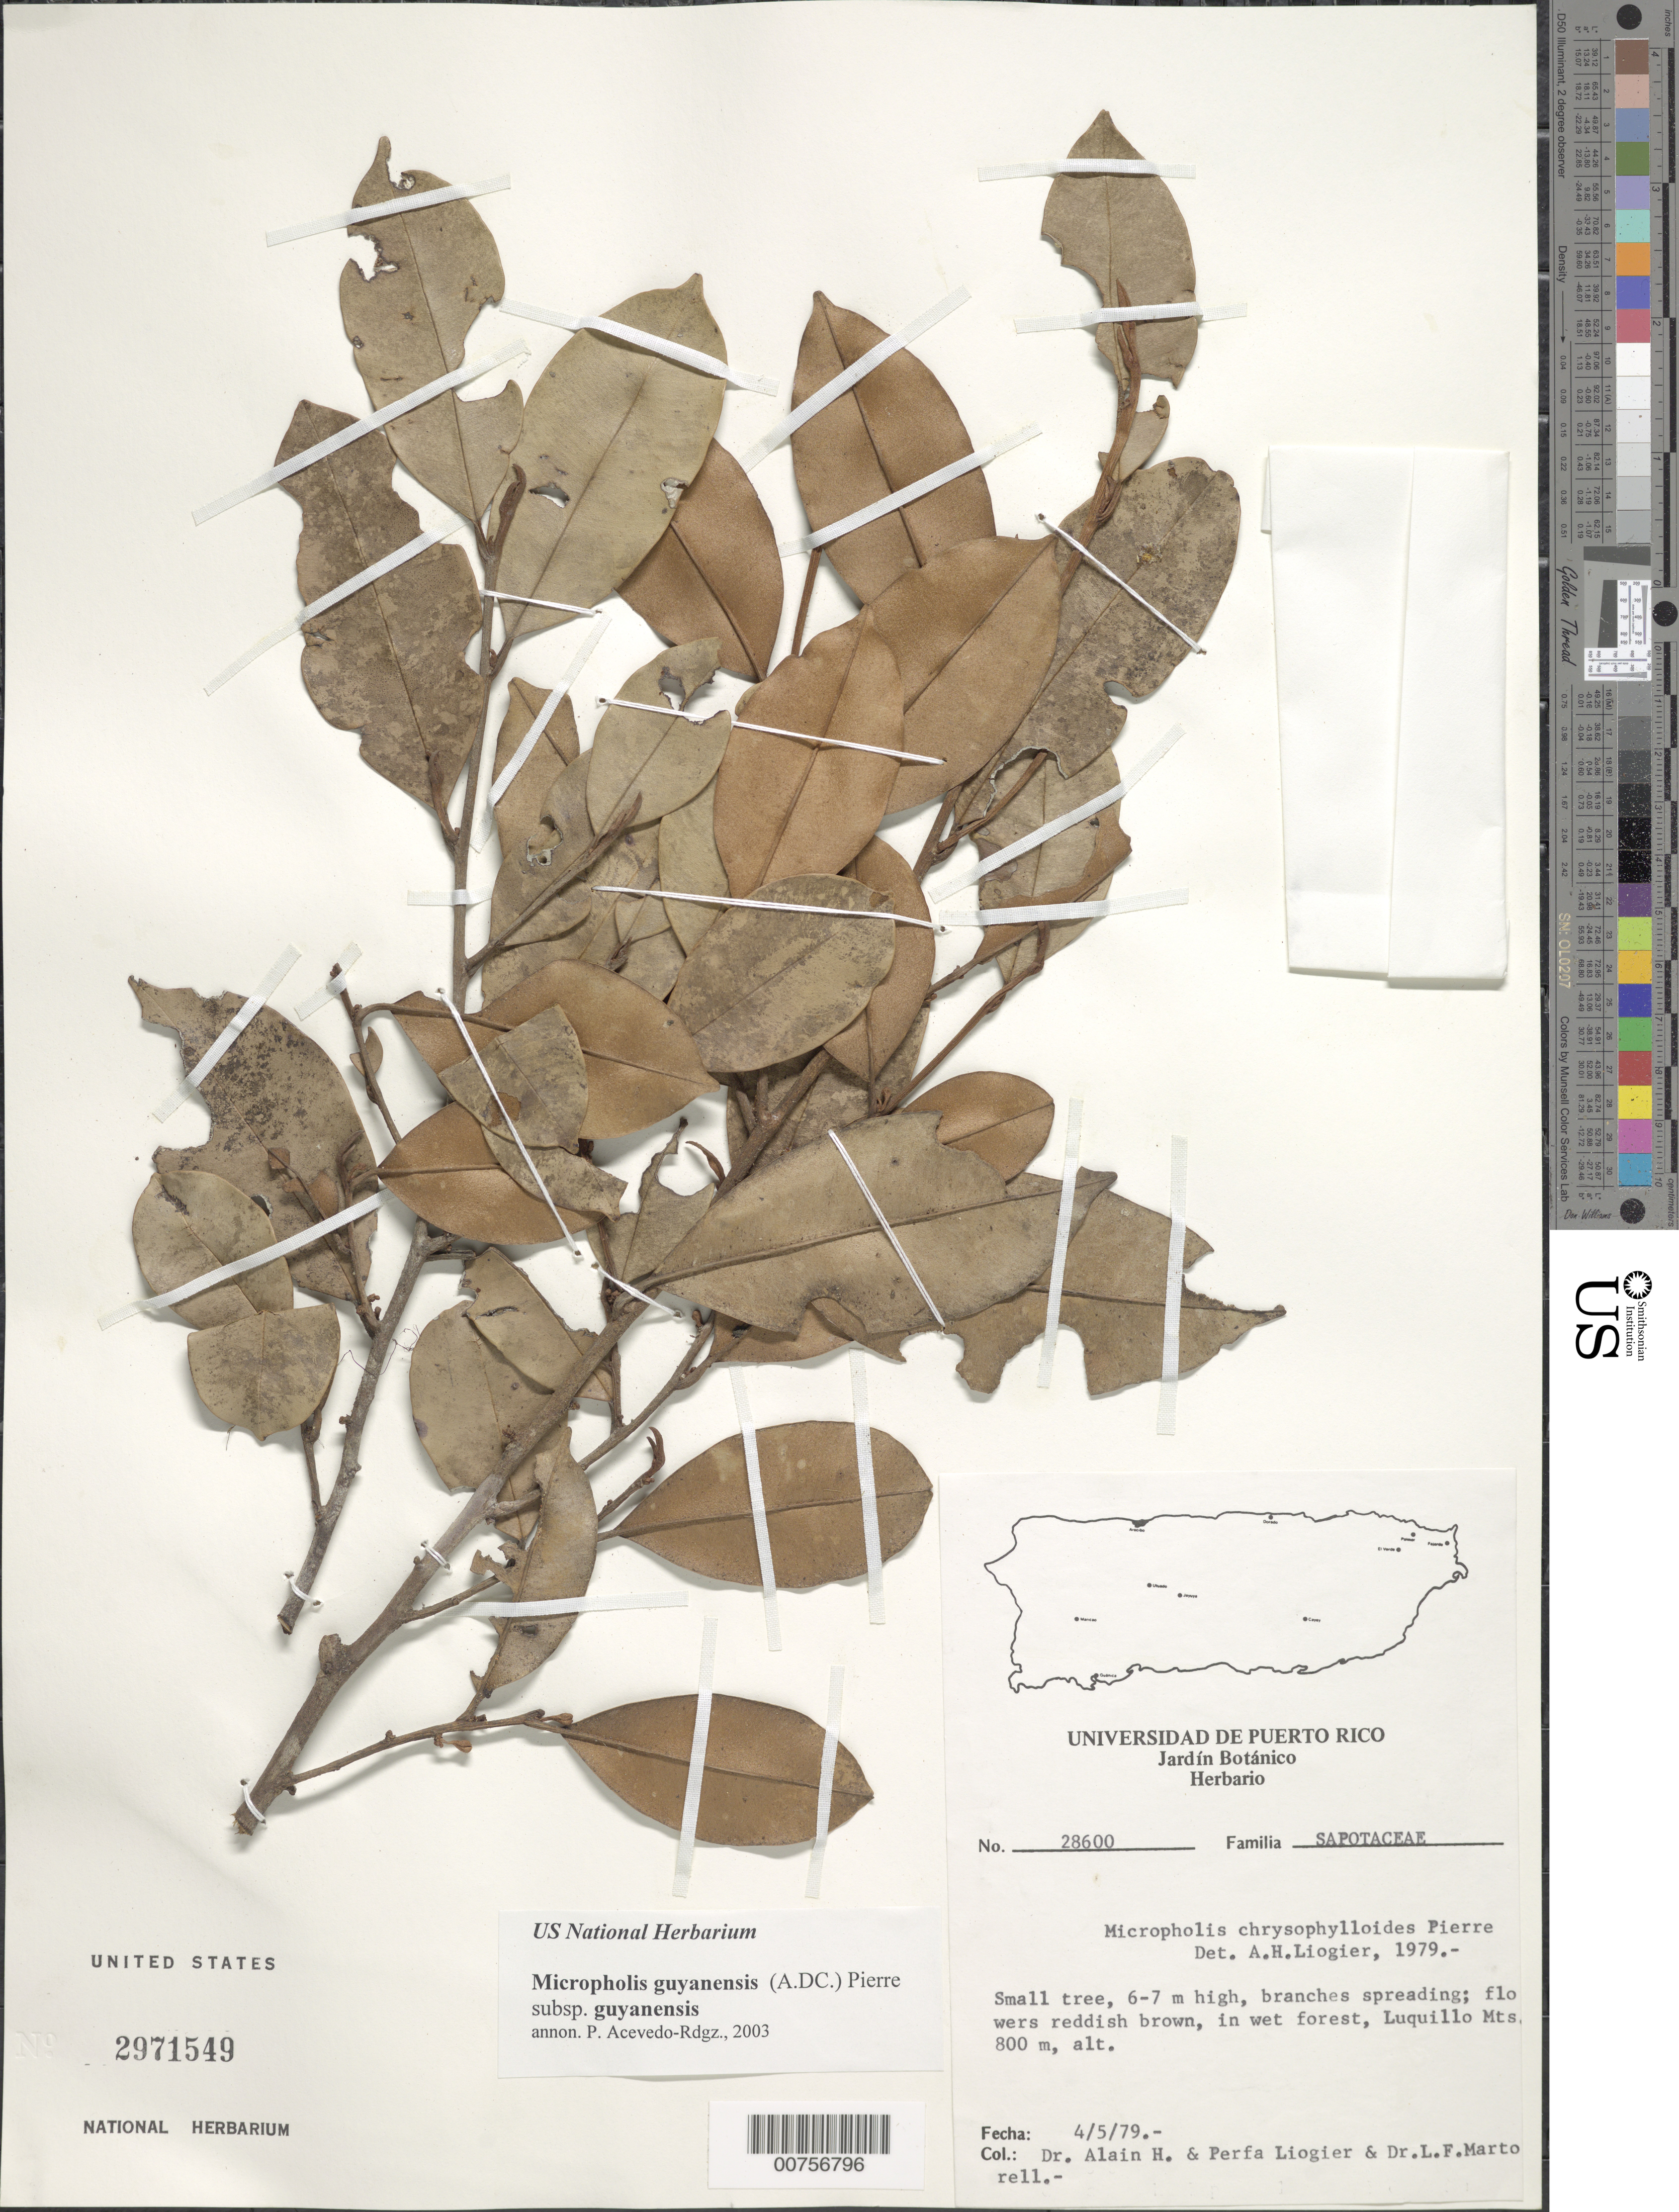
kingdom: Plantae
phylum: Tracheophyta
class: Magnoliopsida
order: Ericales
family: Sapotaceae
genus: Micropholis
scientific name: Micropholis guyanensis subsp. guyanensis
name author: (A. DC.) Pierre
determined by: Acevedo-Rodríguez, P., (BOT), Smithsonian Institution - National Museum of Natural History (UNITED STATES)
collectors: A. H. Liogier, M. P. Liogier & L. Martorell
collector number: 28600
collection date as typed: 05 Apr 1979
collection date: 1979-04-05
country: Puerto Rico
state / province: Luquillo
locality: Luquillo Mts.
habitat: Wet forest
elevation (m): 800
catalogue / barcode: US 2971549